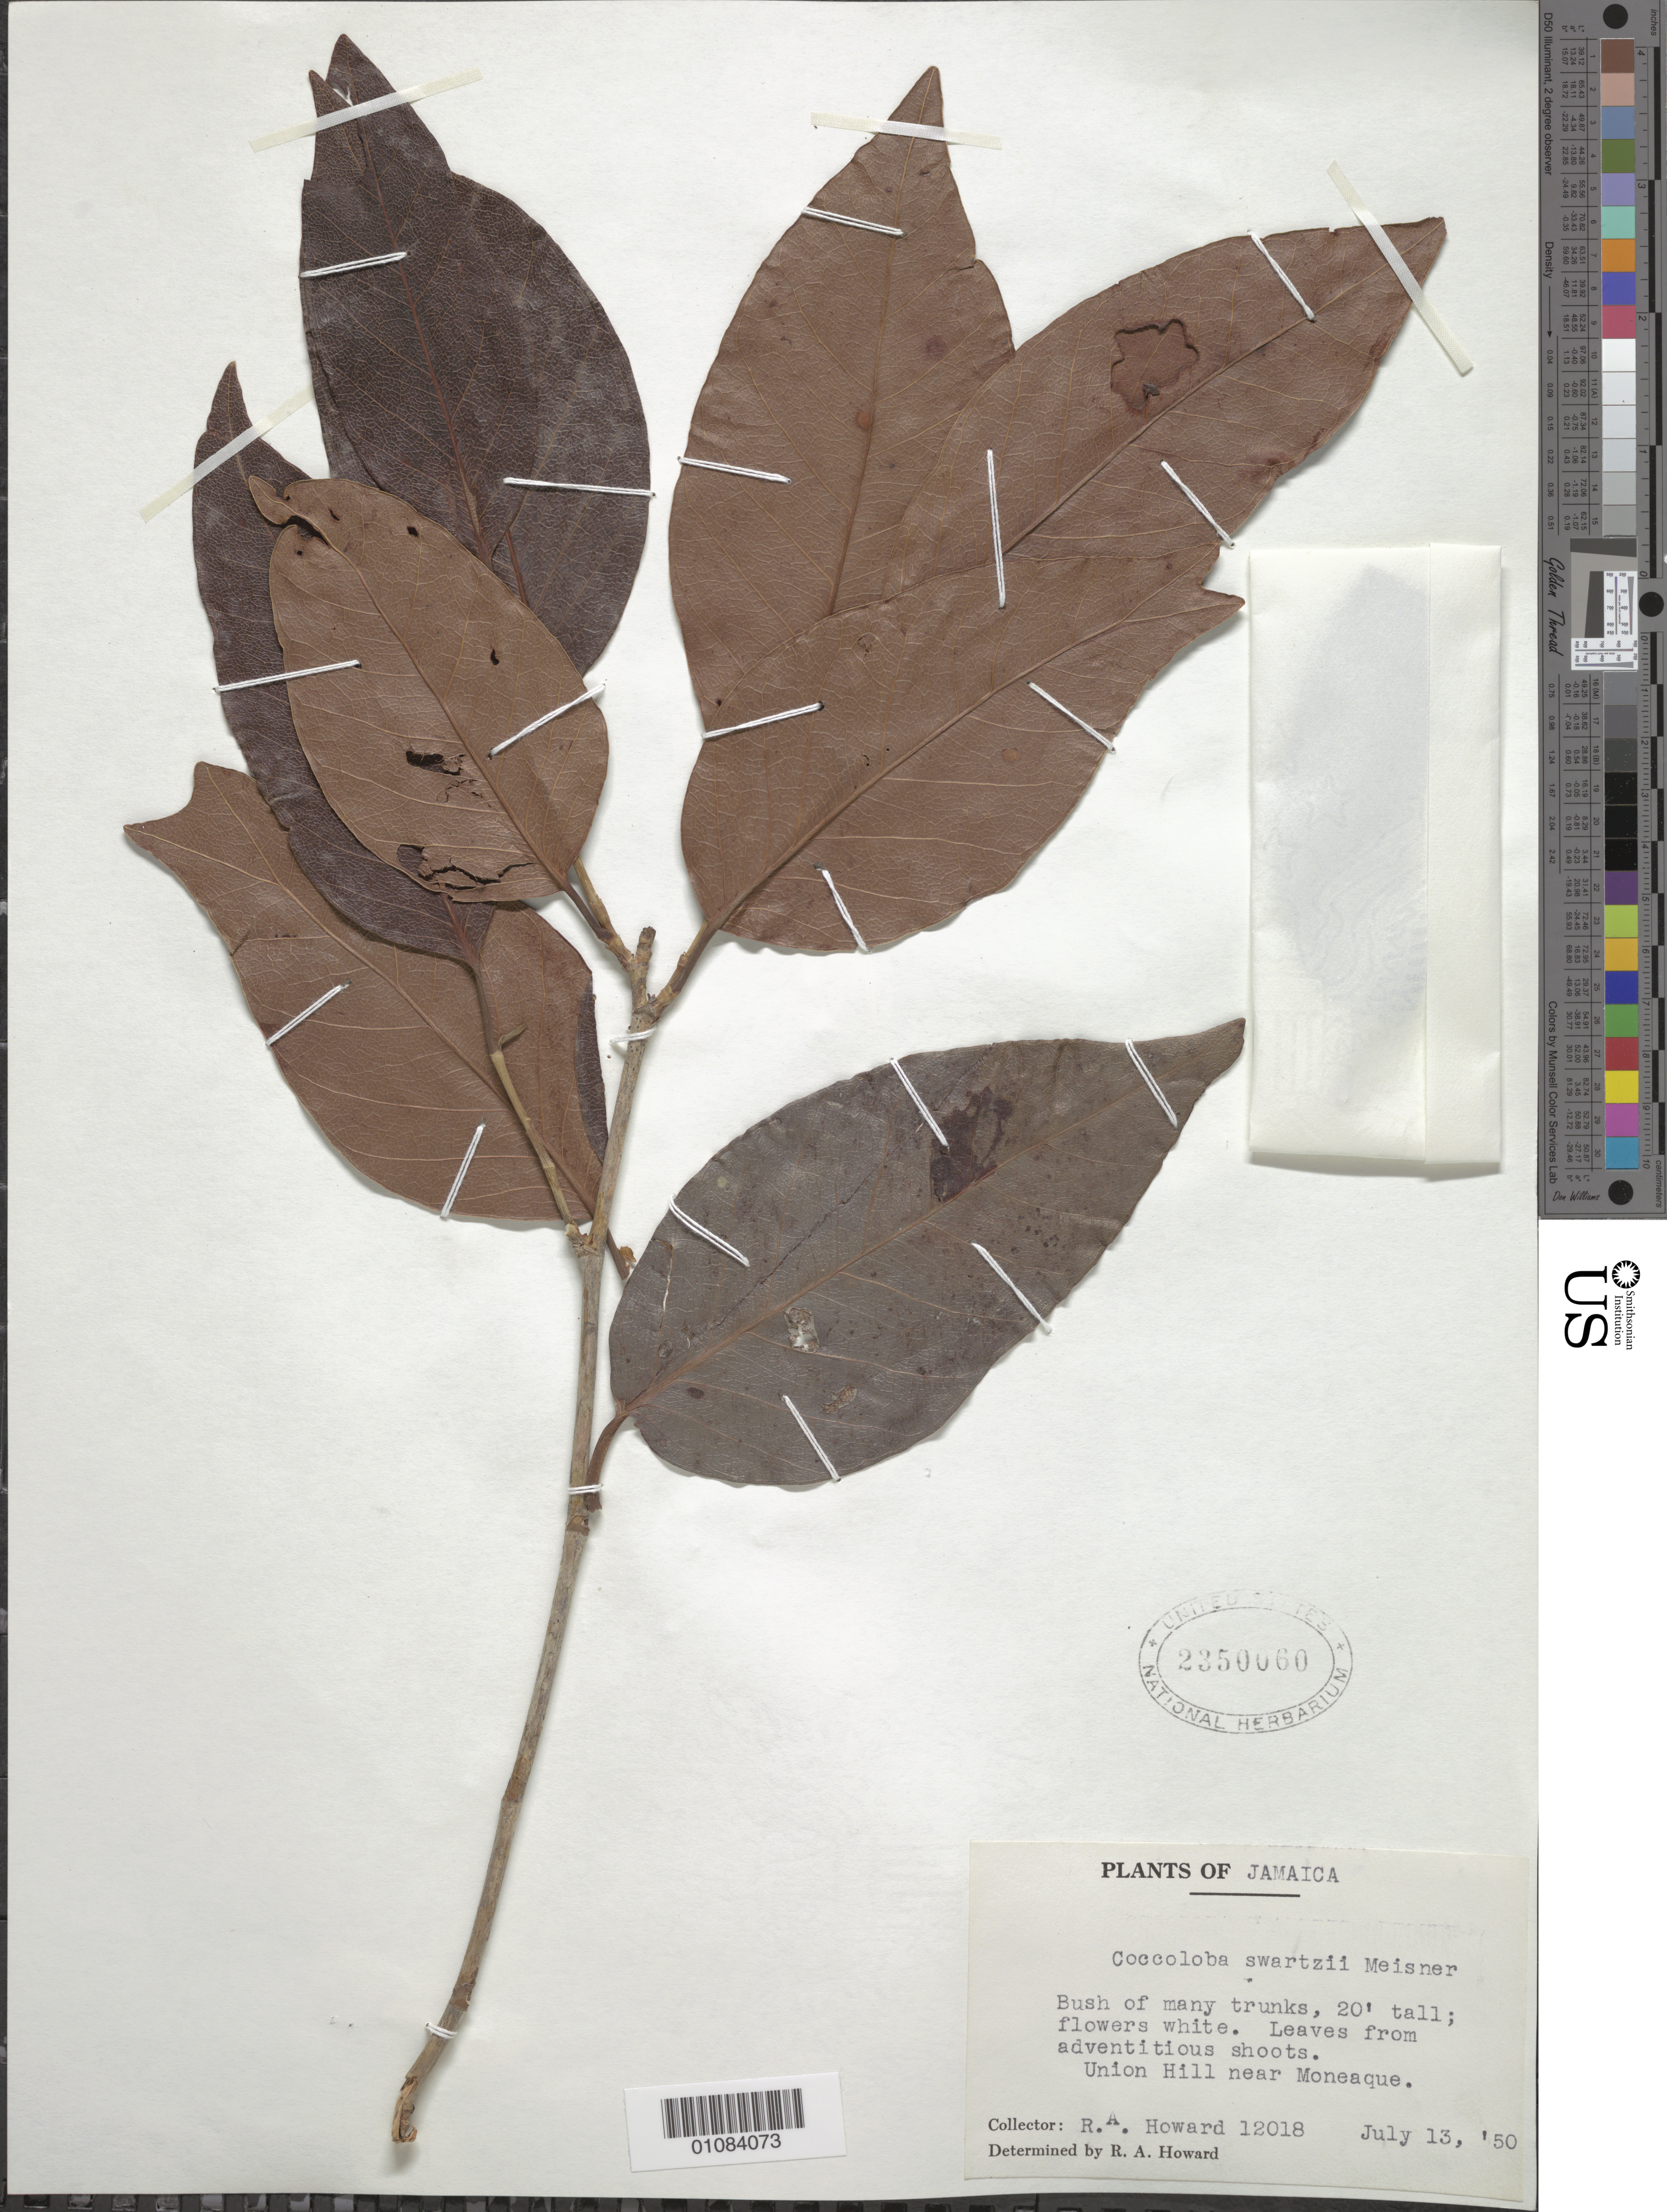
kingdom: Plantae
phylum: Tracheophyta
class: Magnoliopsida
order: Caryophyllales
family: Polygonaceae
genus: Coccoloba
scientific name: Coccoloba swartzii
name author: Meisn.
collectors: R. A. Howard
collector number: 12019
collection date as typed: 13 Jul 1950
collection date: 1950-07-13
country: Jamaica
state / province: Saint Ann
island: Jamaica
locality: Union HIll near Moneaque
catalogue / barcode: US 2350060